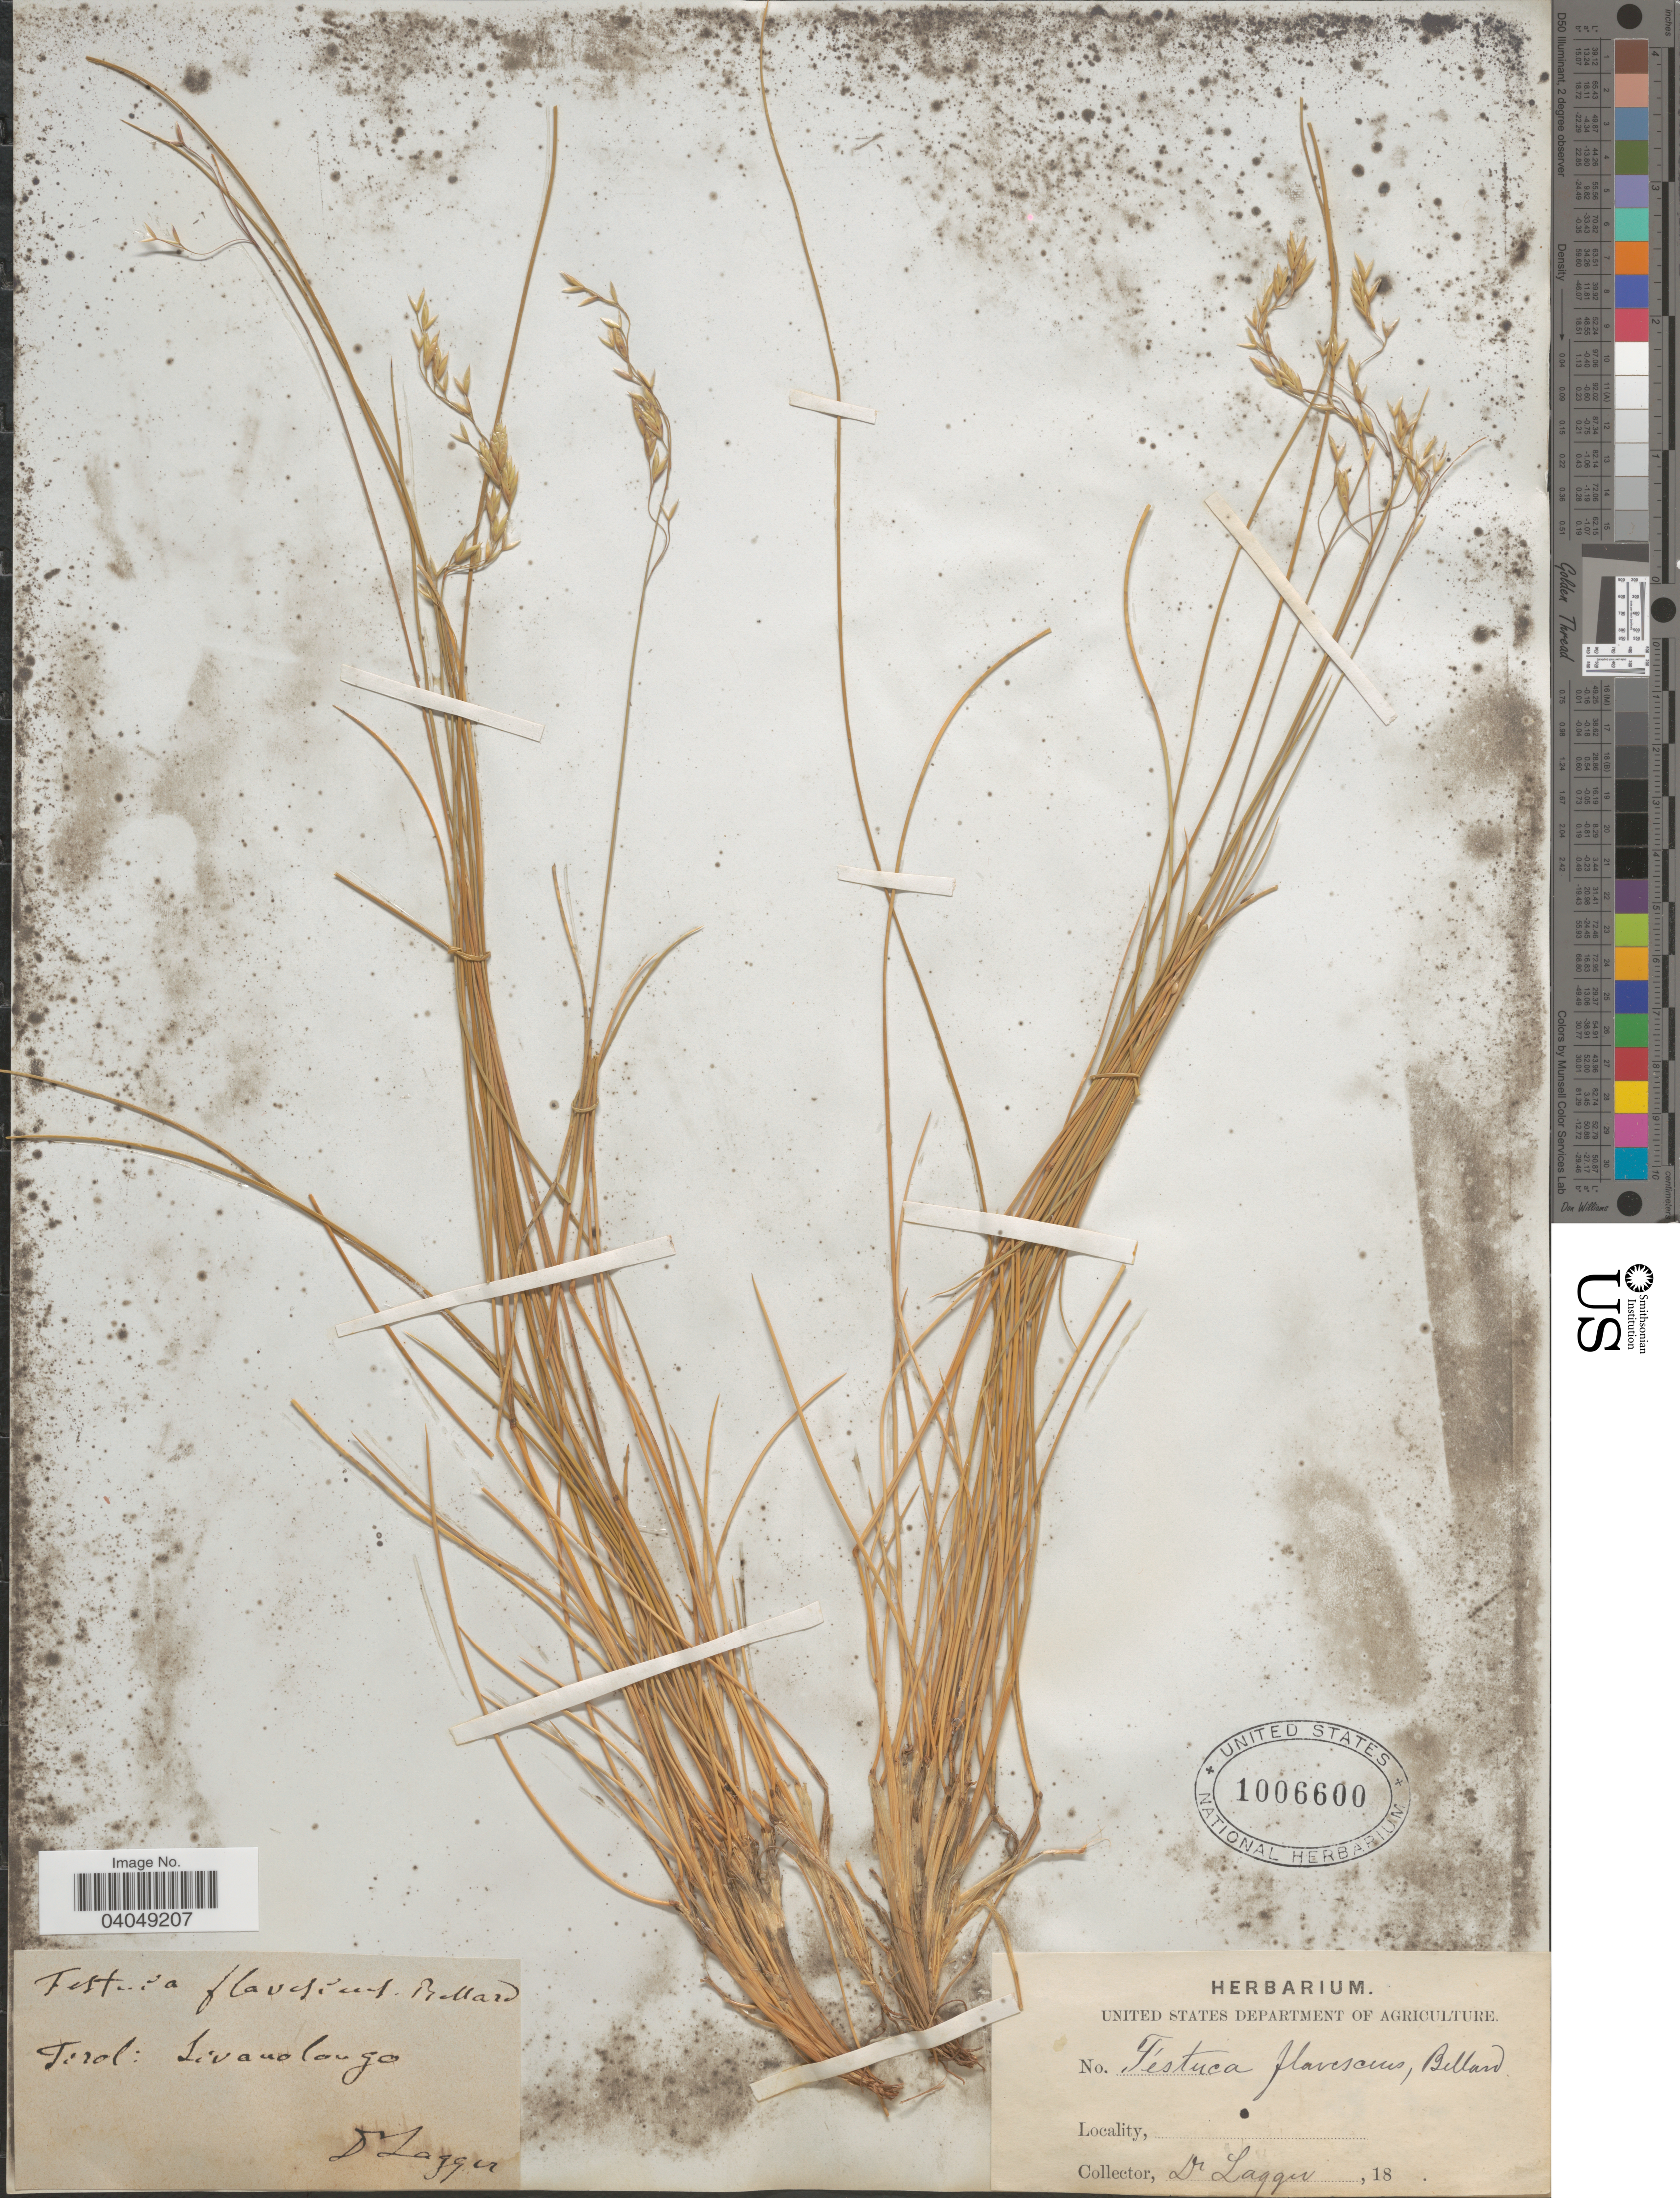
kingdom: Plantae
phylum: Tracheophyta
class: Liliopsida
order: Poales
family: Poaceae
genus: Festuca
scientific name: Festuca flavescens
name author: Bell.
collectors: F. J. Lagger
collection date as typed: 18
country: Italy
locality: Tirol: Livanolongo.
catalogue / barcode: US 1006600